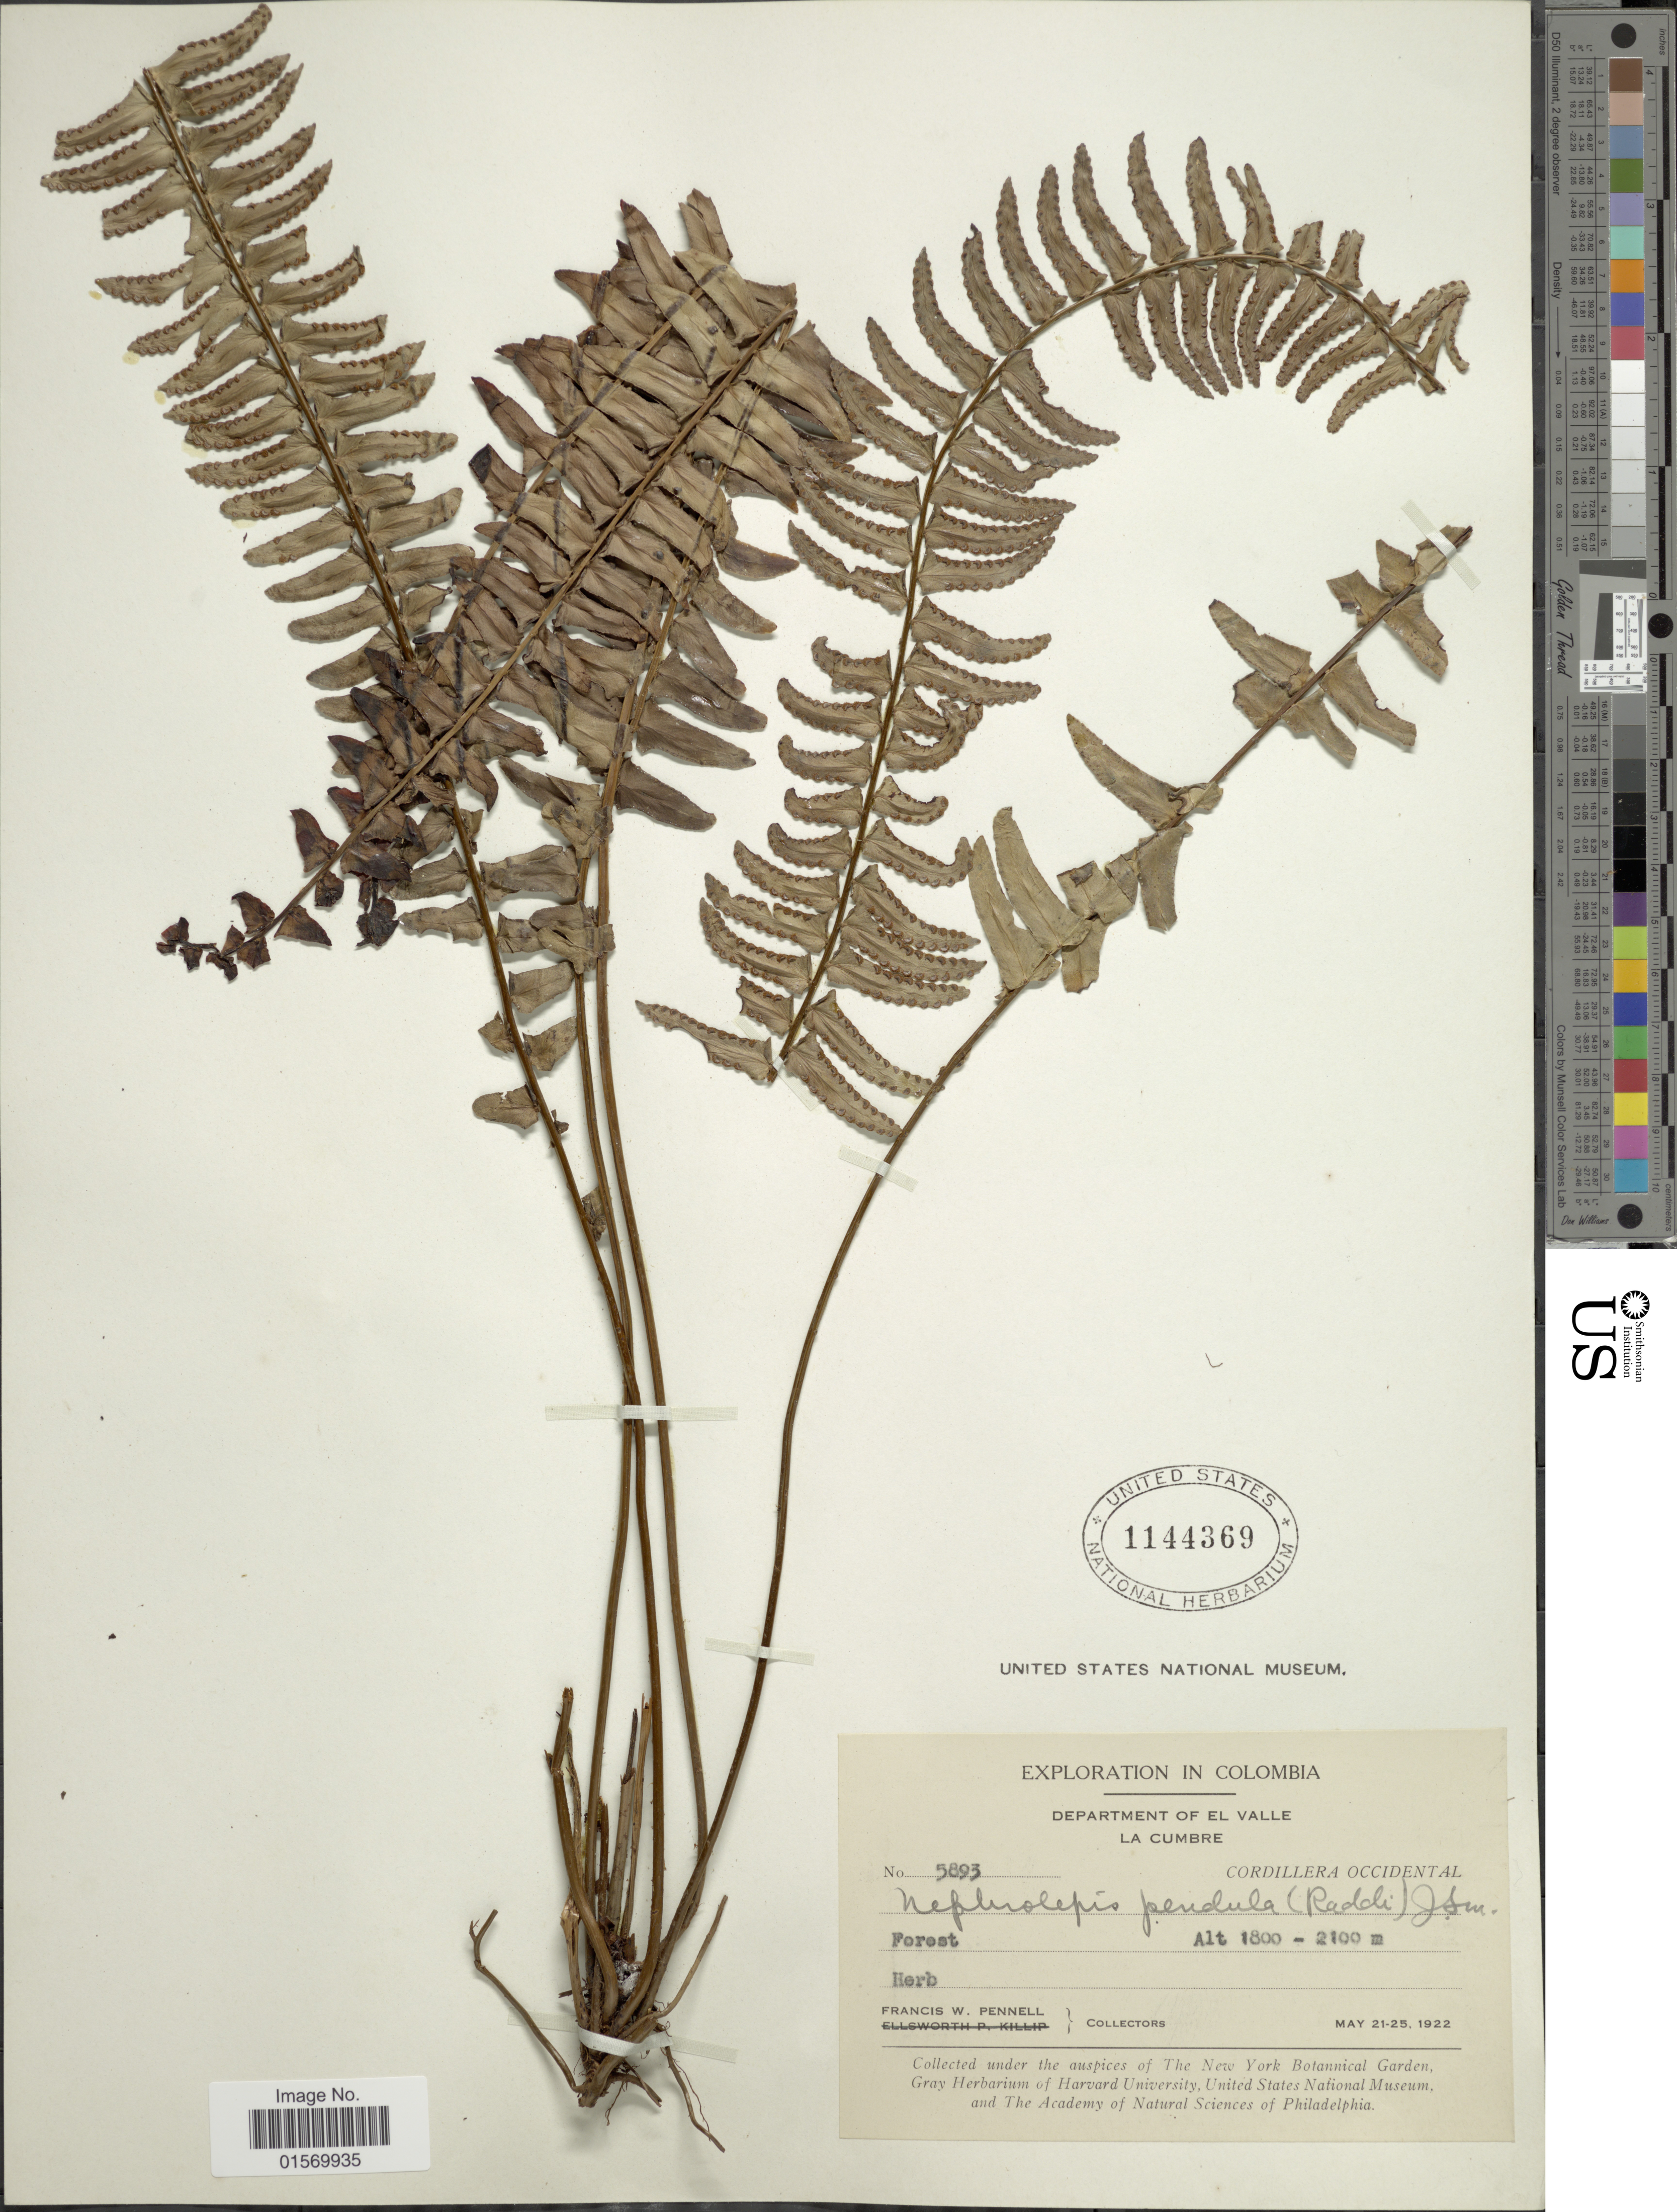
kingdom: Plantae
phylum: Tracheophyta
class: Polypodiopsida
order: Polypodiales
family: Nephrolepidaceae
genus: Nephrolepis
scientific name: Nephrolepis pendula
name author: (Raddi) J. Sm.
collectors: F. W. Pennell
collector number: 5893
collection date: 1922-05-21/1922-05-25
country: Colombia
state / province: Valle del Cauca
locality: La Cumbre, Cordillera Occidental.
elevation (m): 1800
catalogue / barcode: US 1144369